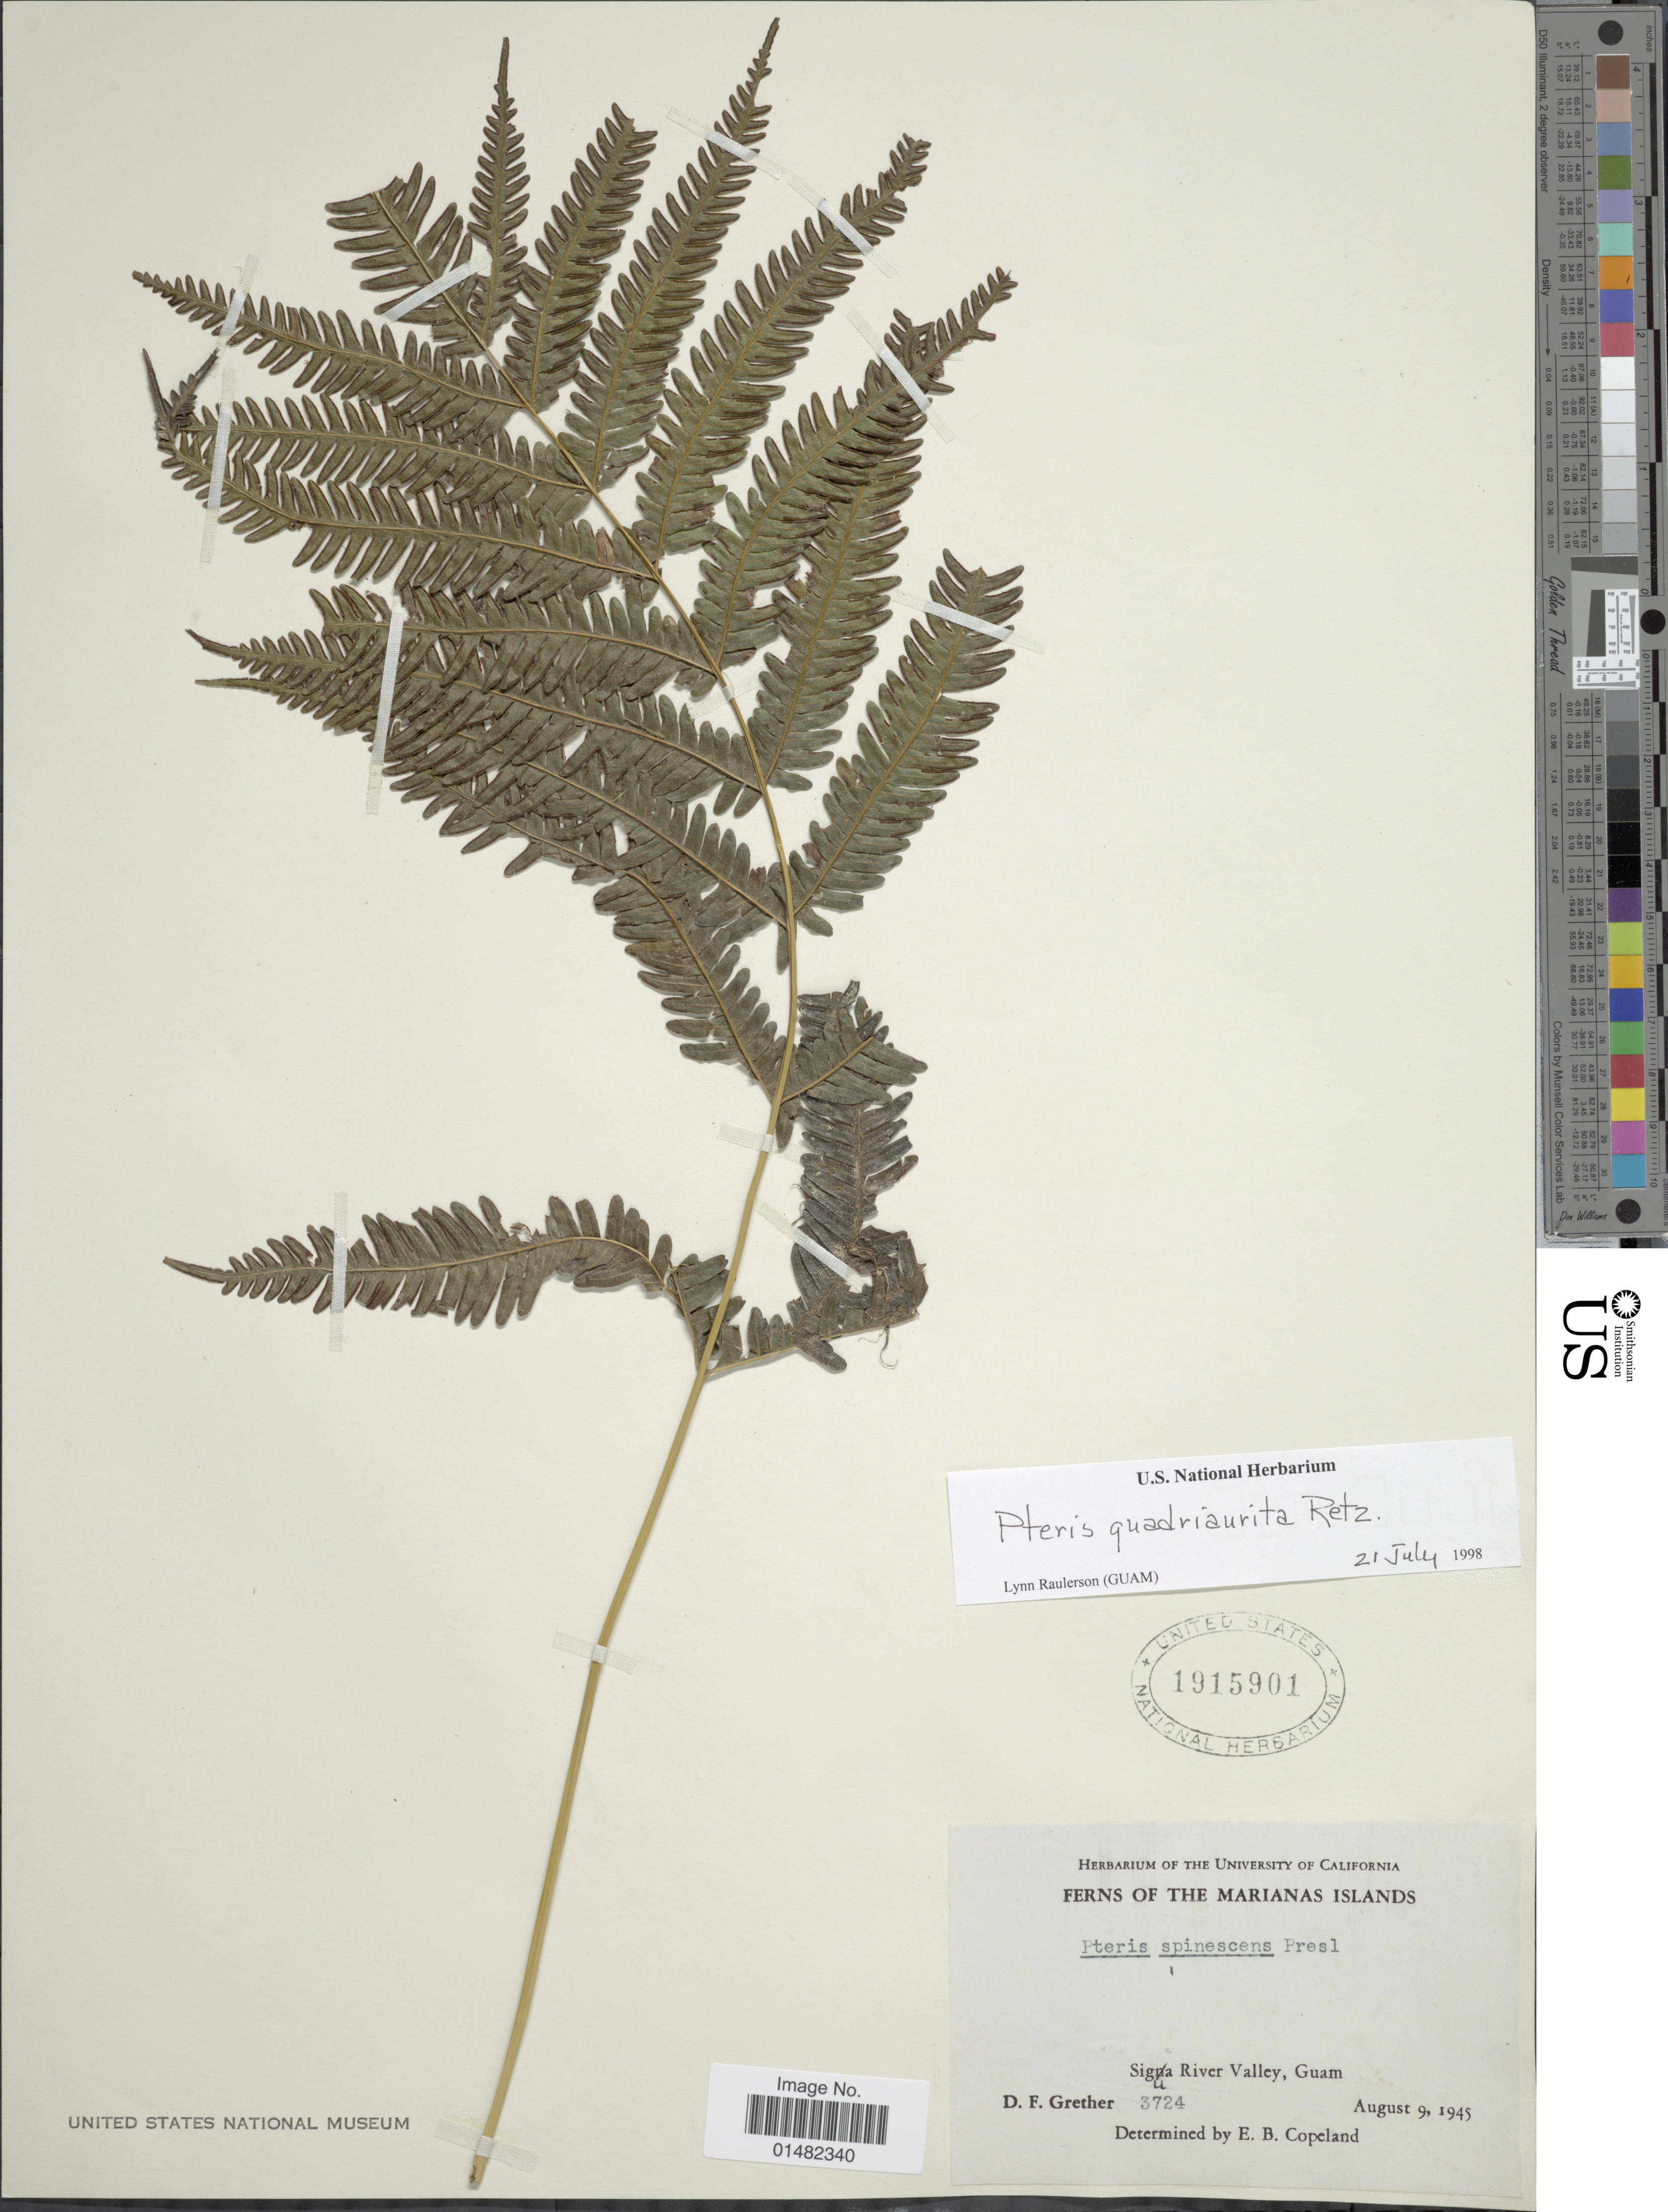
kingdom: Plantae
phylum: Tracheophyta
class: Polypodiopsida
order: Polypodiales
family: Pteridaceae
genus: Pteris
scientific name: Pteris quadriaurita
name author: Retz.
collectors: D. F. Grether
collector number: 3724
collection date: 1945-08-09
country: Northern Mariana Islands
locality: Sigua River Valley, Guam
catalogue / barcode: US 1915901